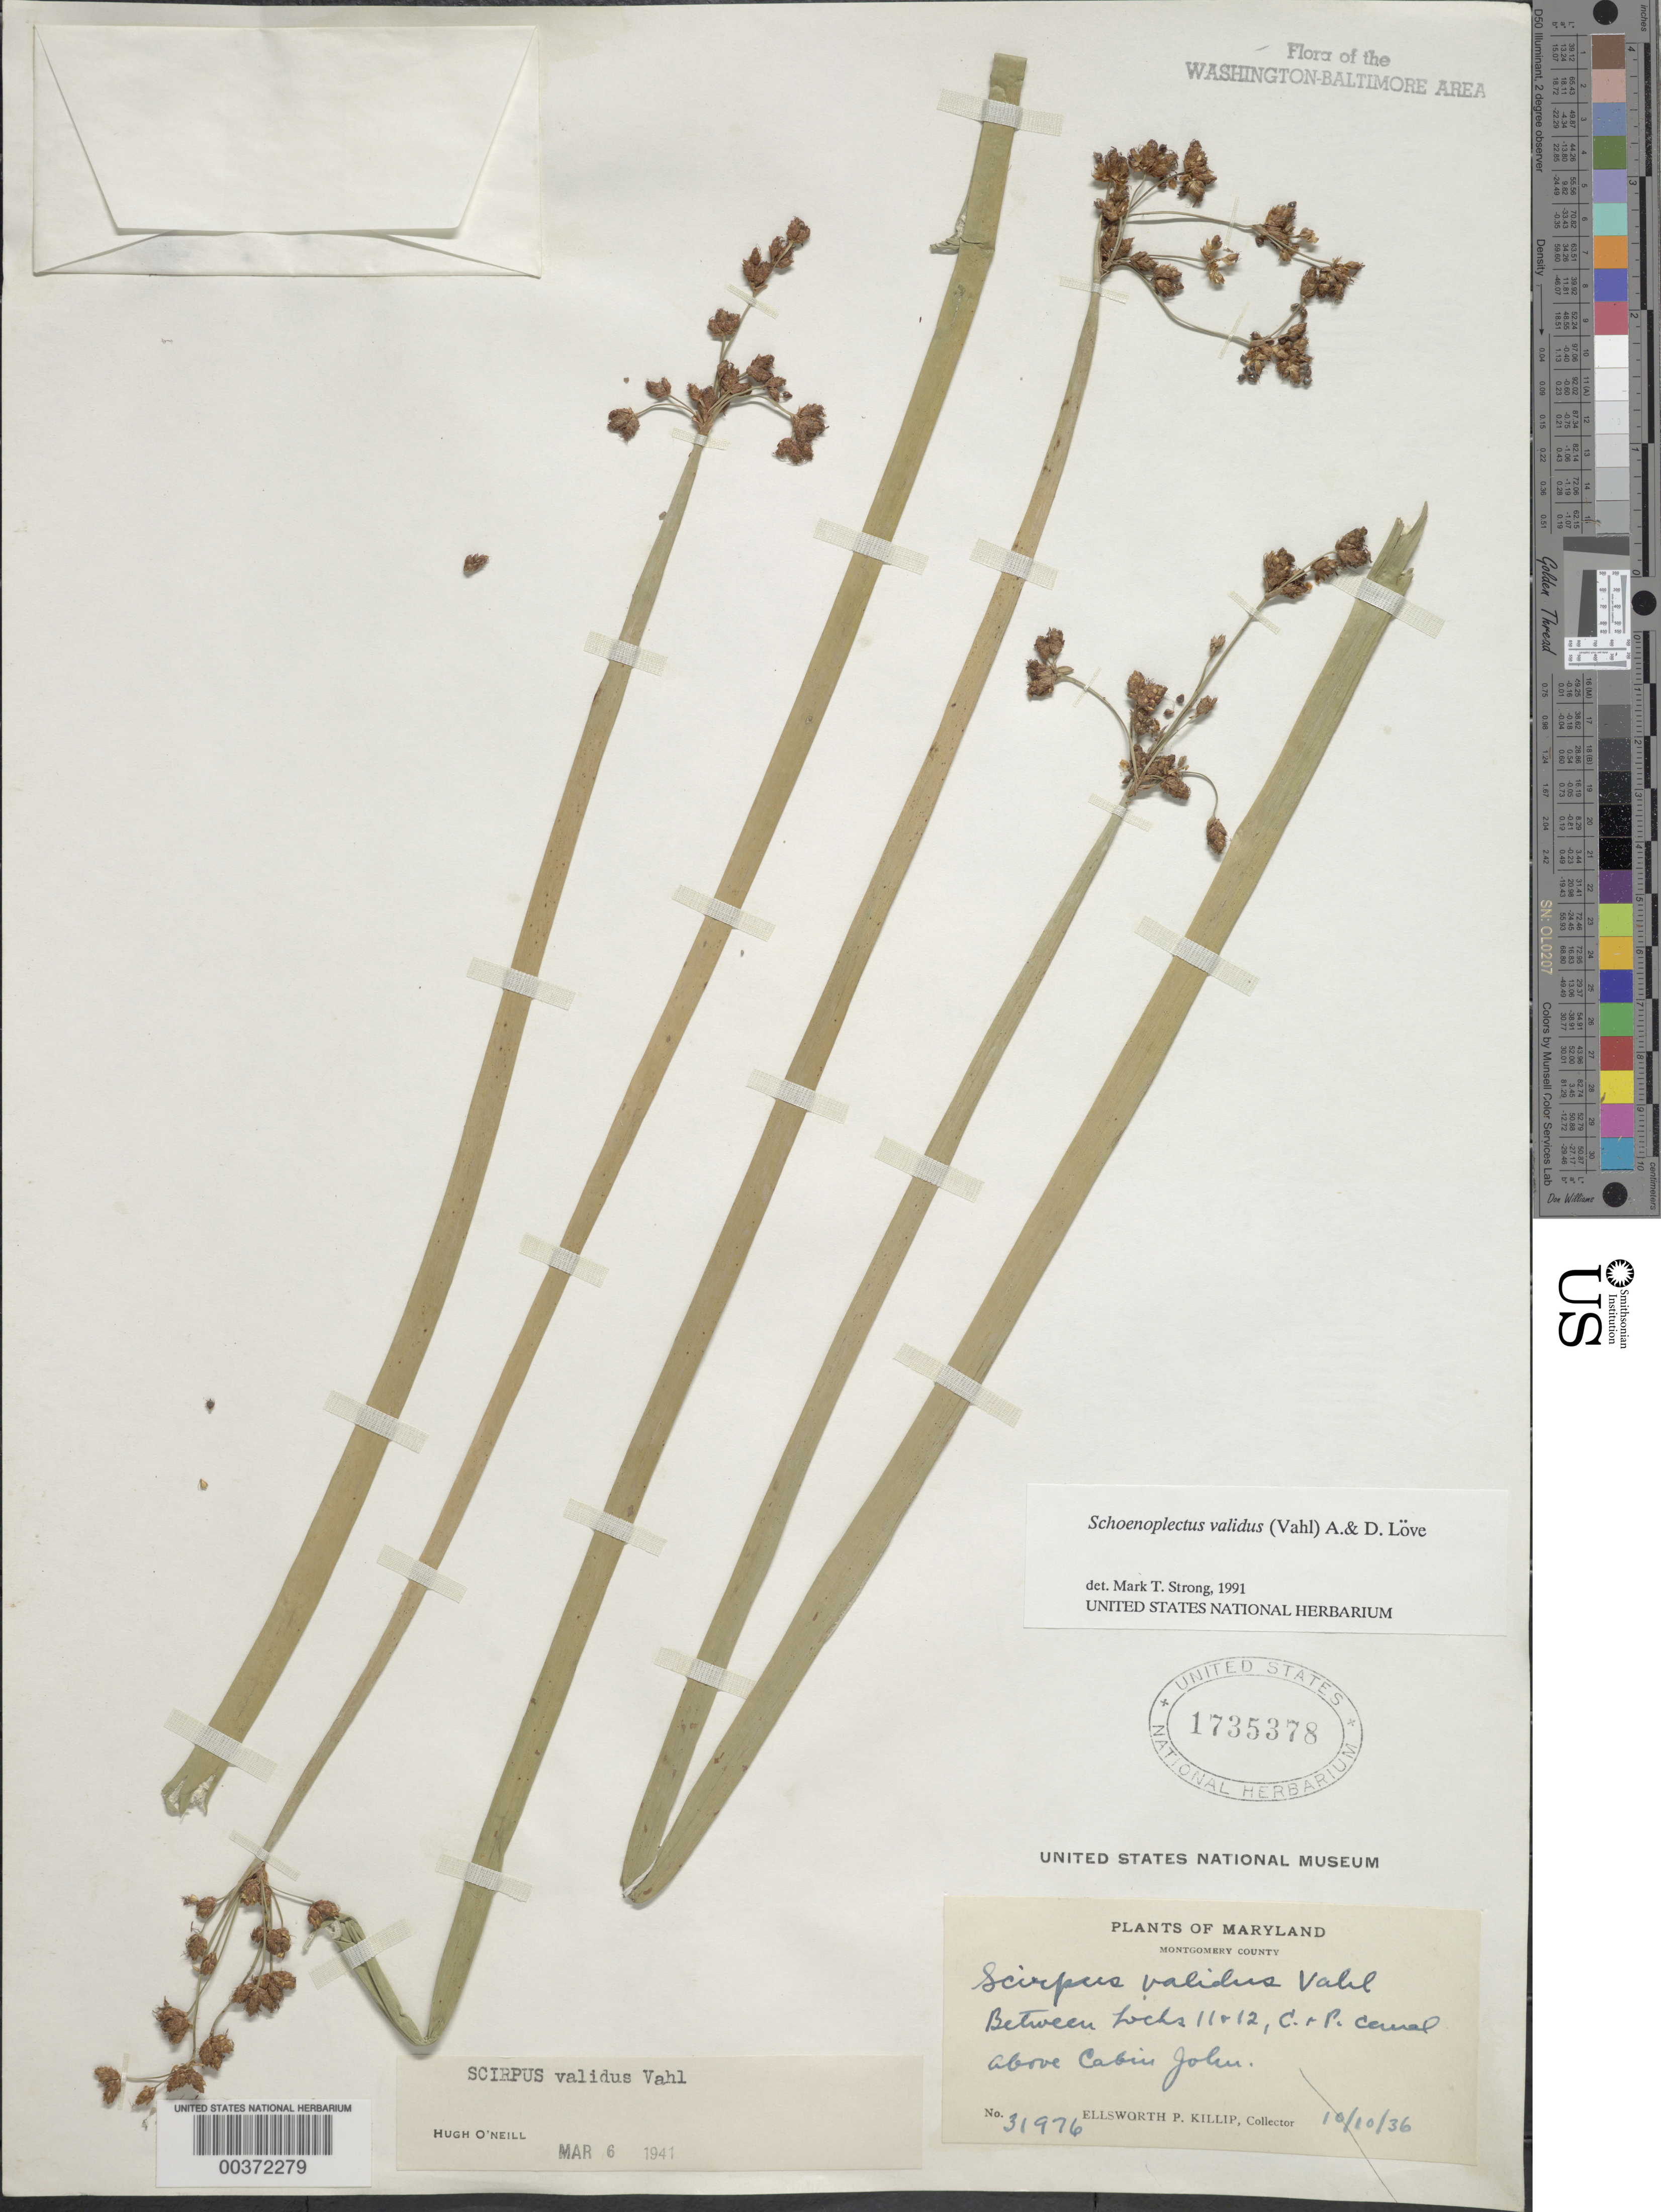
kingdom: Plantae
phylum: Tracheophyta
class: Liliopsida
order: Poales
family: Cyperaceae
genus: Schoenoplectus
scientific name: Schoenoplectus validus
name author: (Vahl) Á. Löve & D. Löve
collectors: E. P. Killip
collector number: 31976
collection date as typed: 10 Oct 1936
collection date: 1936-10-10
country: United States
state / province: Maryland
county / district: Montgomery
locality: between Lock 11 and 12 C. & O. Canal, above Cabin John C. & O. Canal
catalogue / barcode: US 1735378